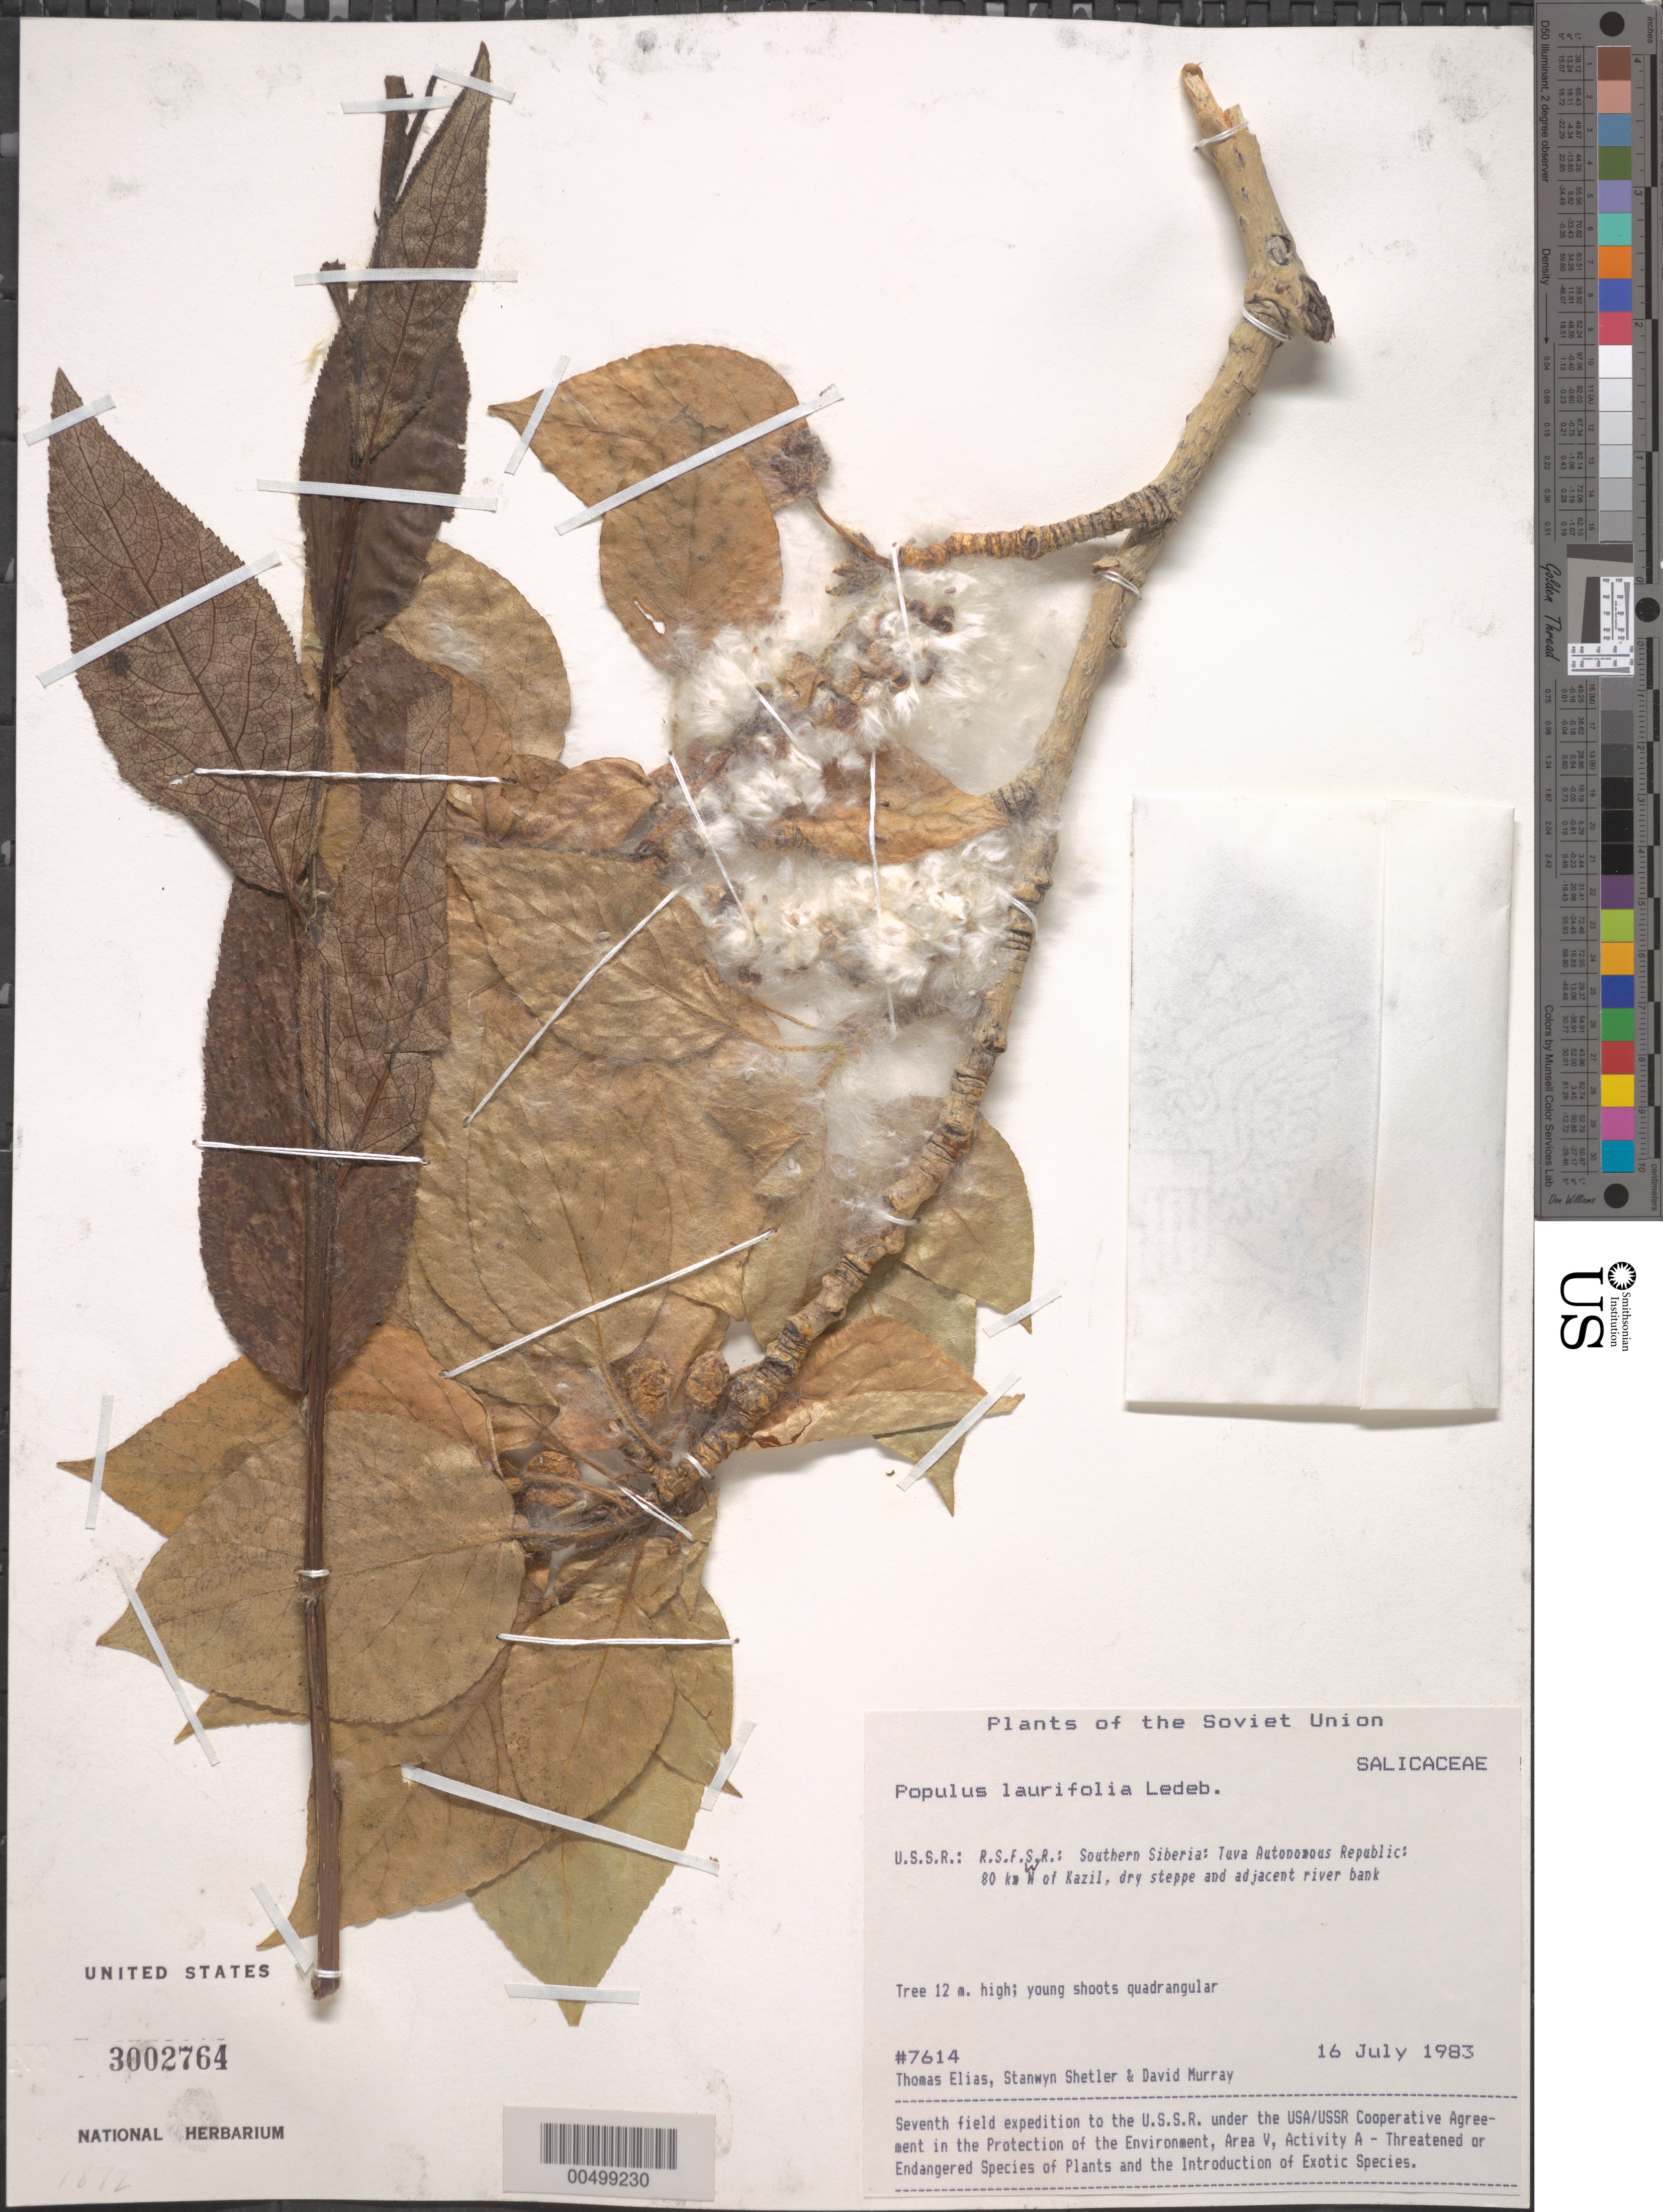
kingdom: Plantae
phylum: Tracheophyta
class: Magnoliopsida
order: Malpighiales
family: Salicaceae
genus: Populus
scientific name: Populus laurifolia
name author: Ledeb.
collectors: T. Elias, S. Shetler & D. F. Murray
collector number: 7614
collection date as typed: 16 Jul 1983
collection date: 1983-07-16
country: Russian Federation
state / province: Tuva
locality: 80 km W of Kazil [Kyzyl]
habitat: dry steppe and adjacent river bank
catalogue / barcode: US 3002764